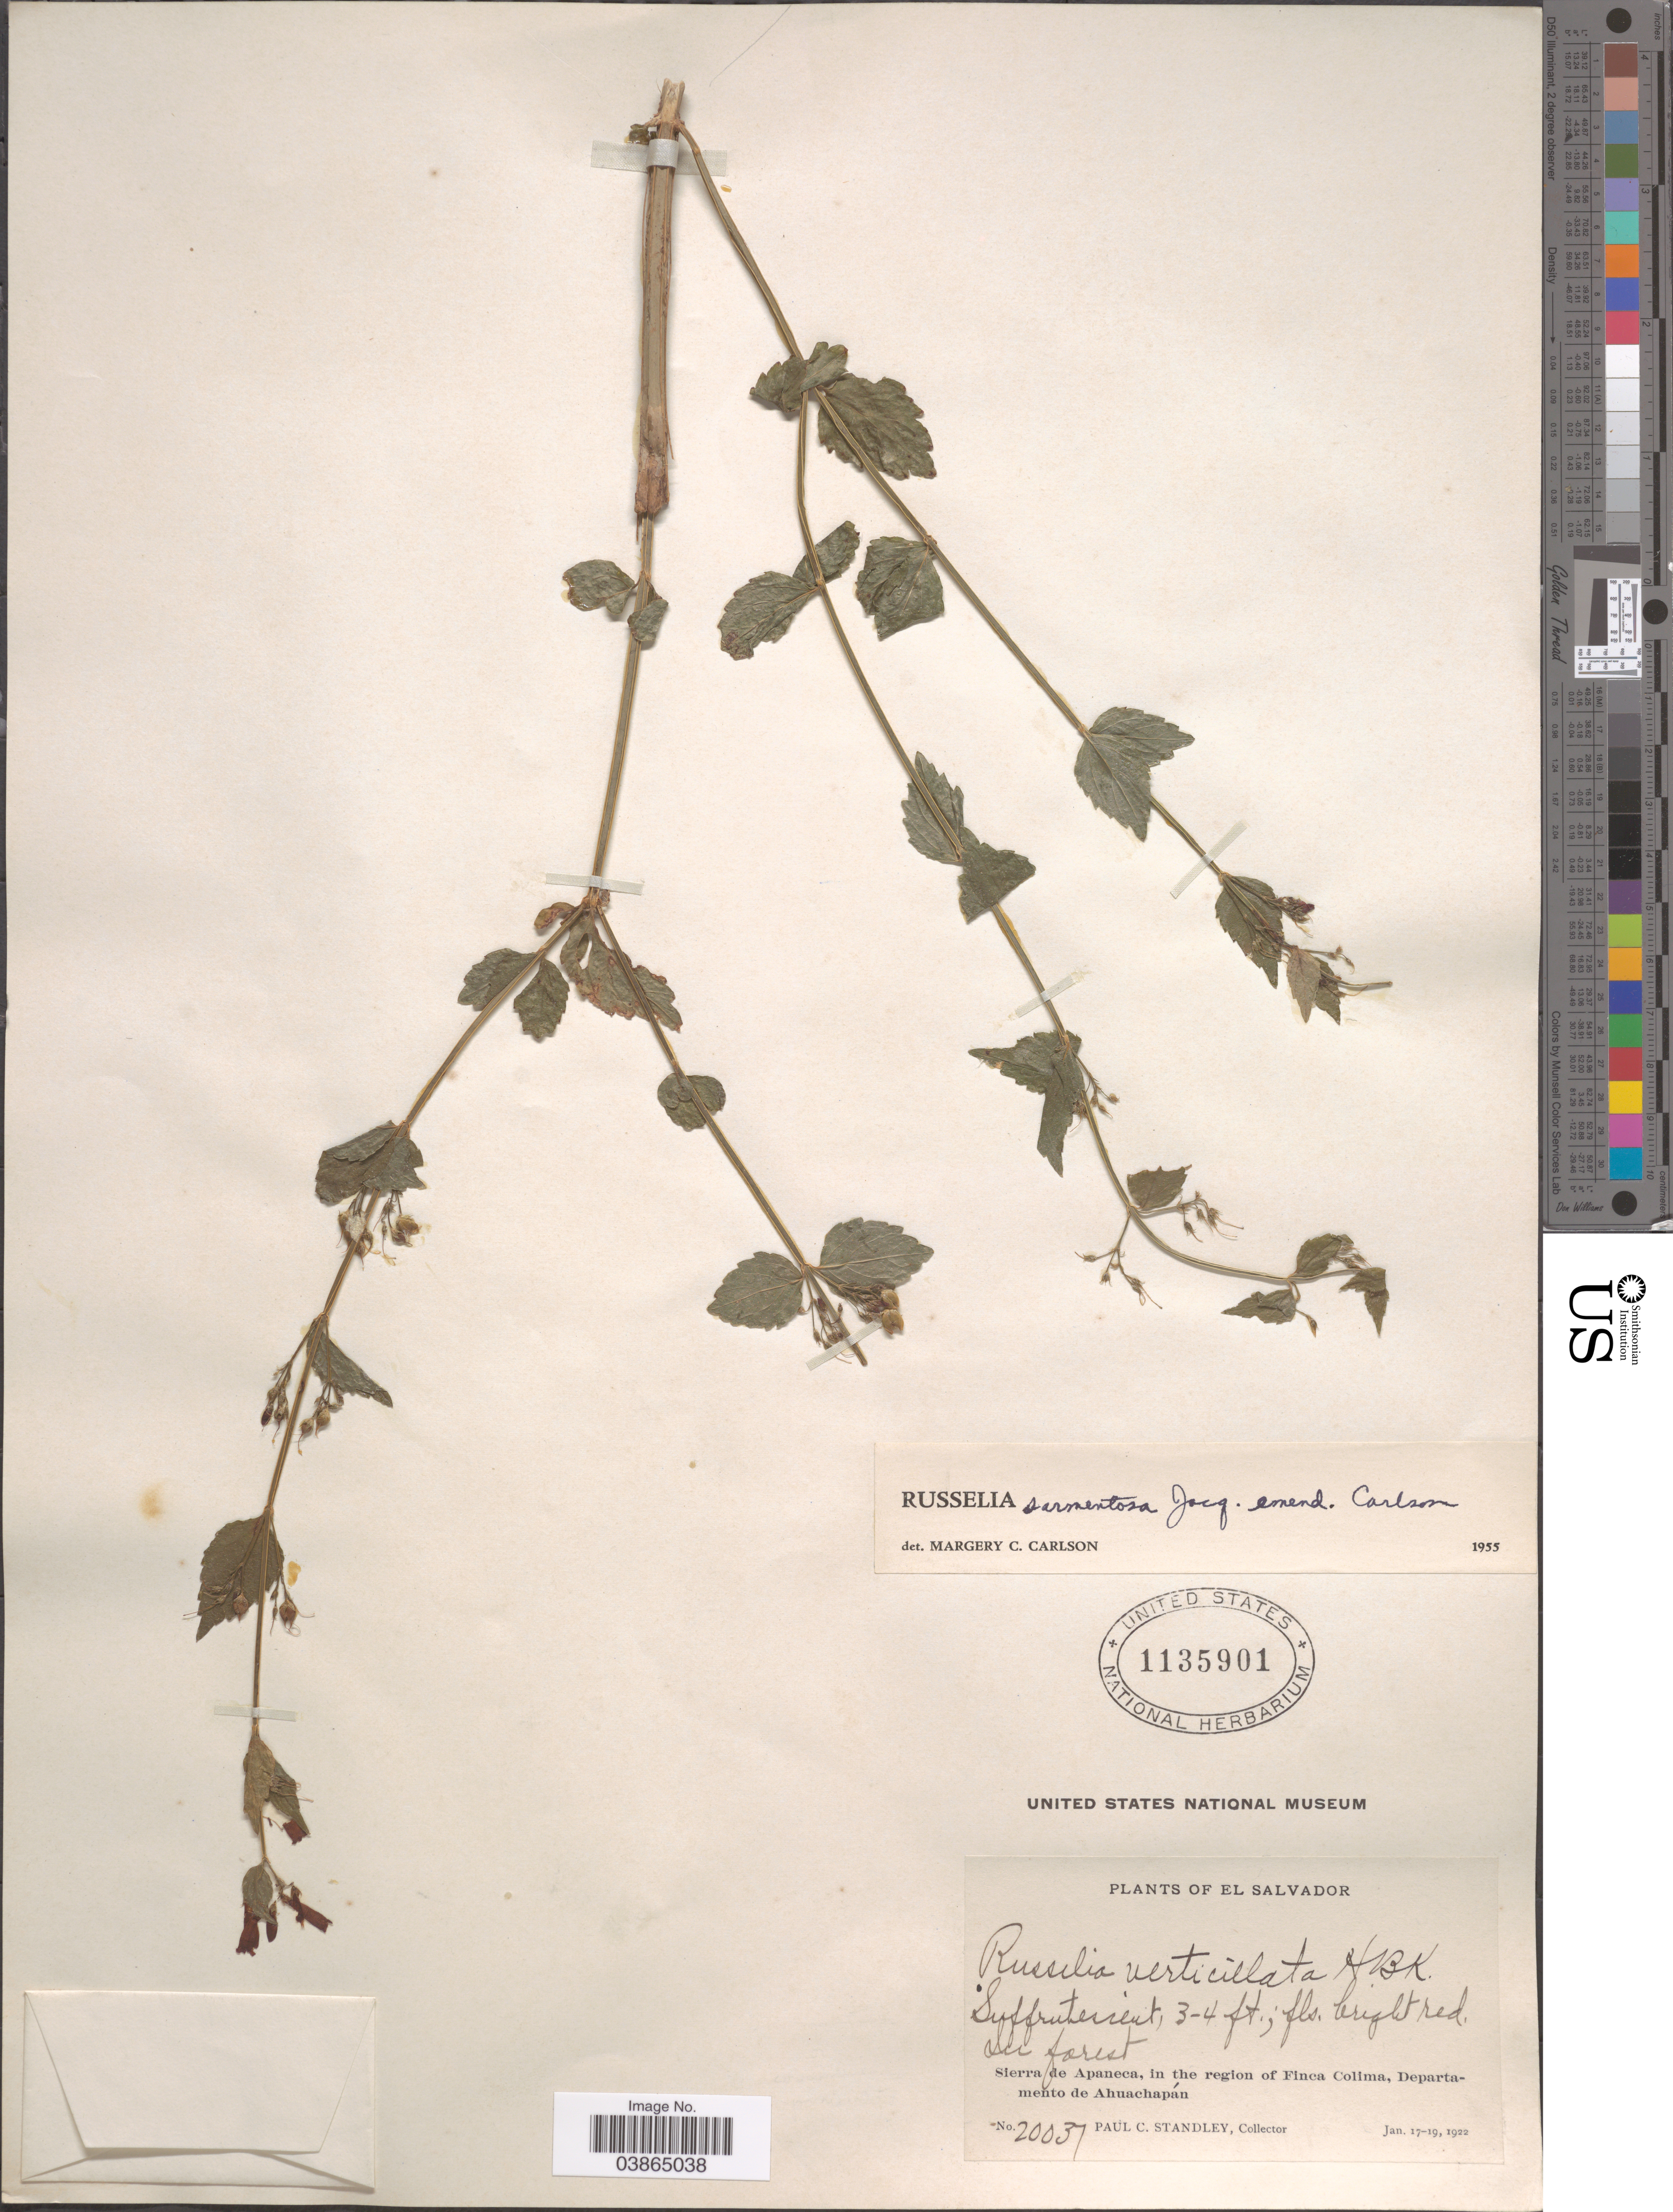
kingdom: Plantae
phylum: Tracheophyta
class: Magnoliopsida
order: Lamiales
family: Plantaginaceae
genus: Russelia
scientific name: Russelia sarmentosa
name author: Jacq.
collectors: P. C. Standley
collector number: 20037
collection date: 1922-01-17/1922-01-19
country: El Salvador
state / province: Ahuachapan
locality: Sierra de Apaneca, in the region of Finca Colima, Departamento de Ahuachapán.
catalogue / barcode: US 1135901